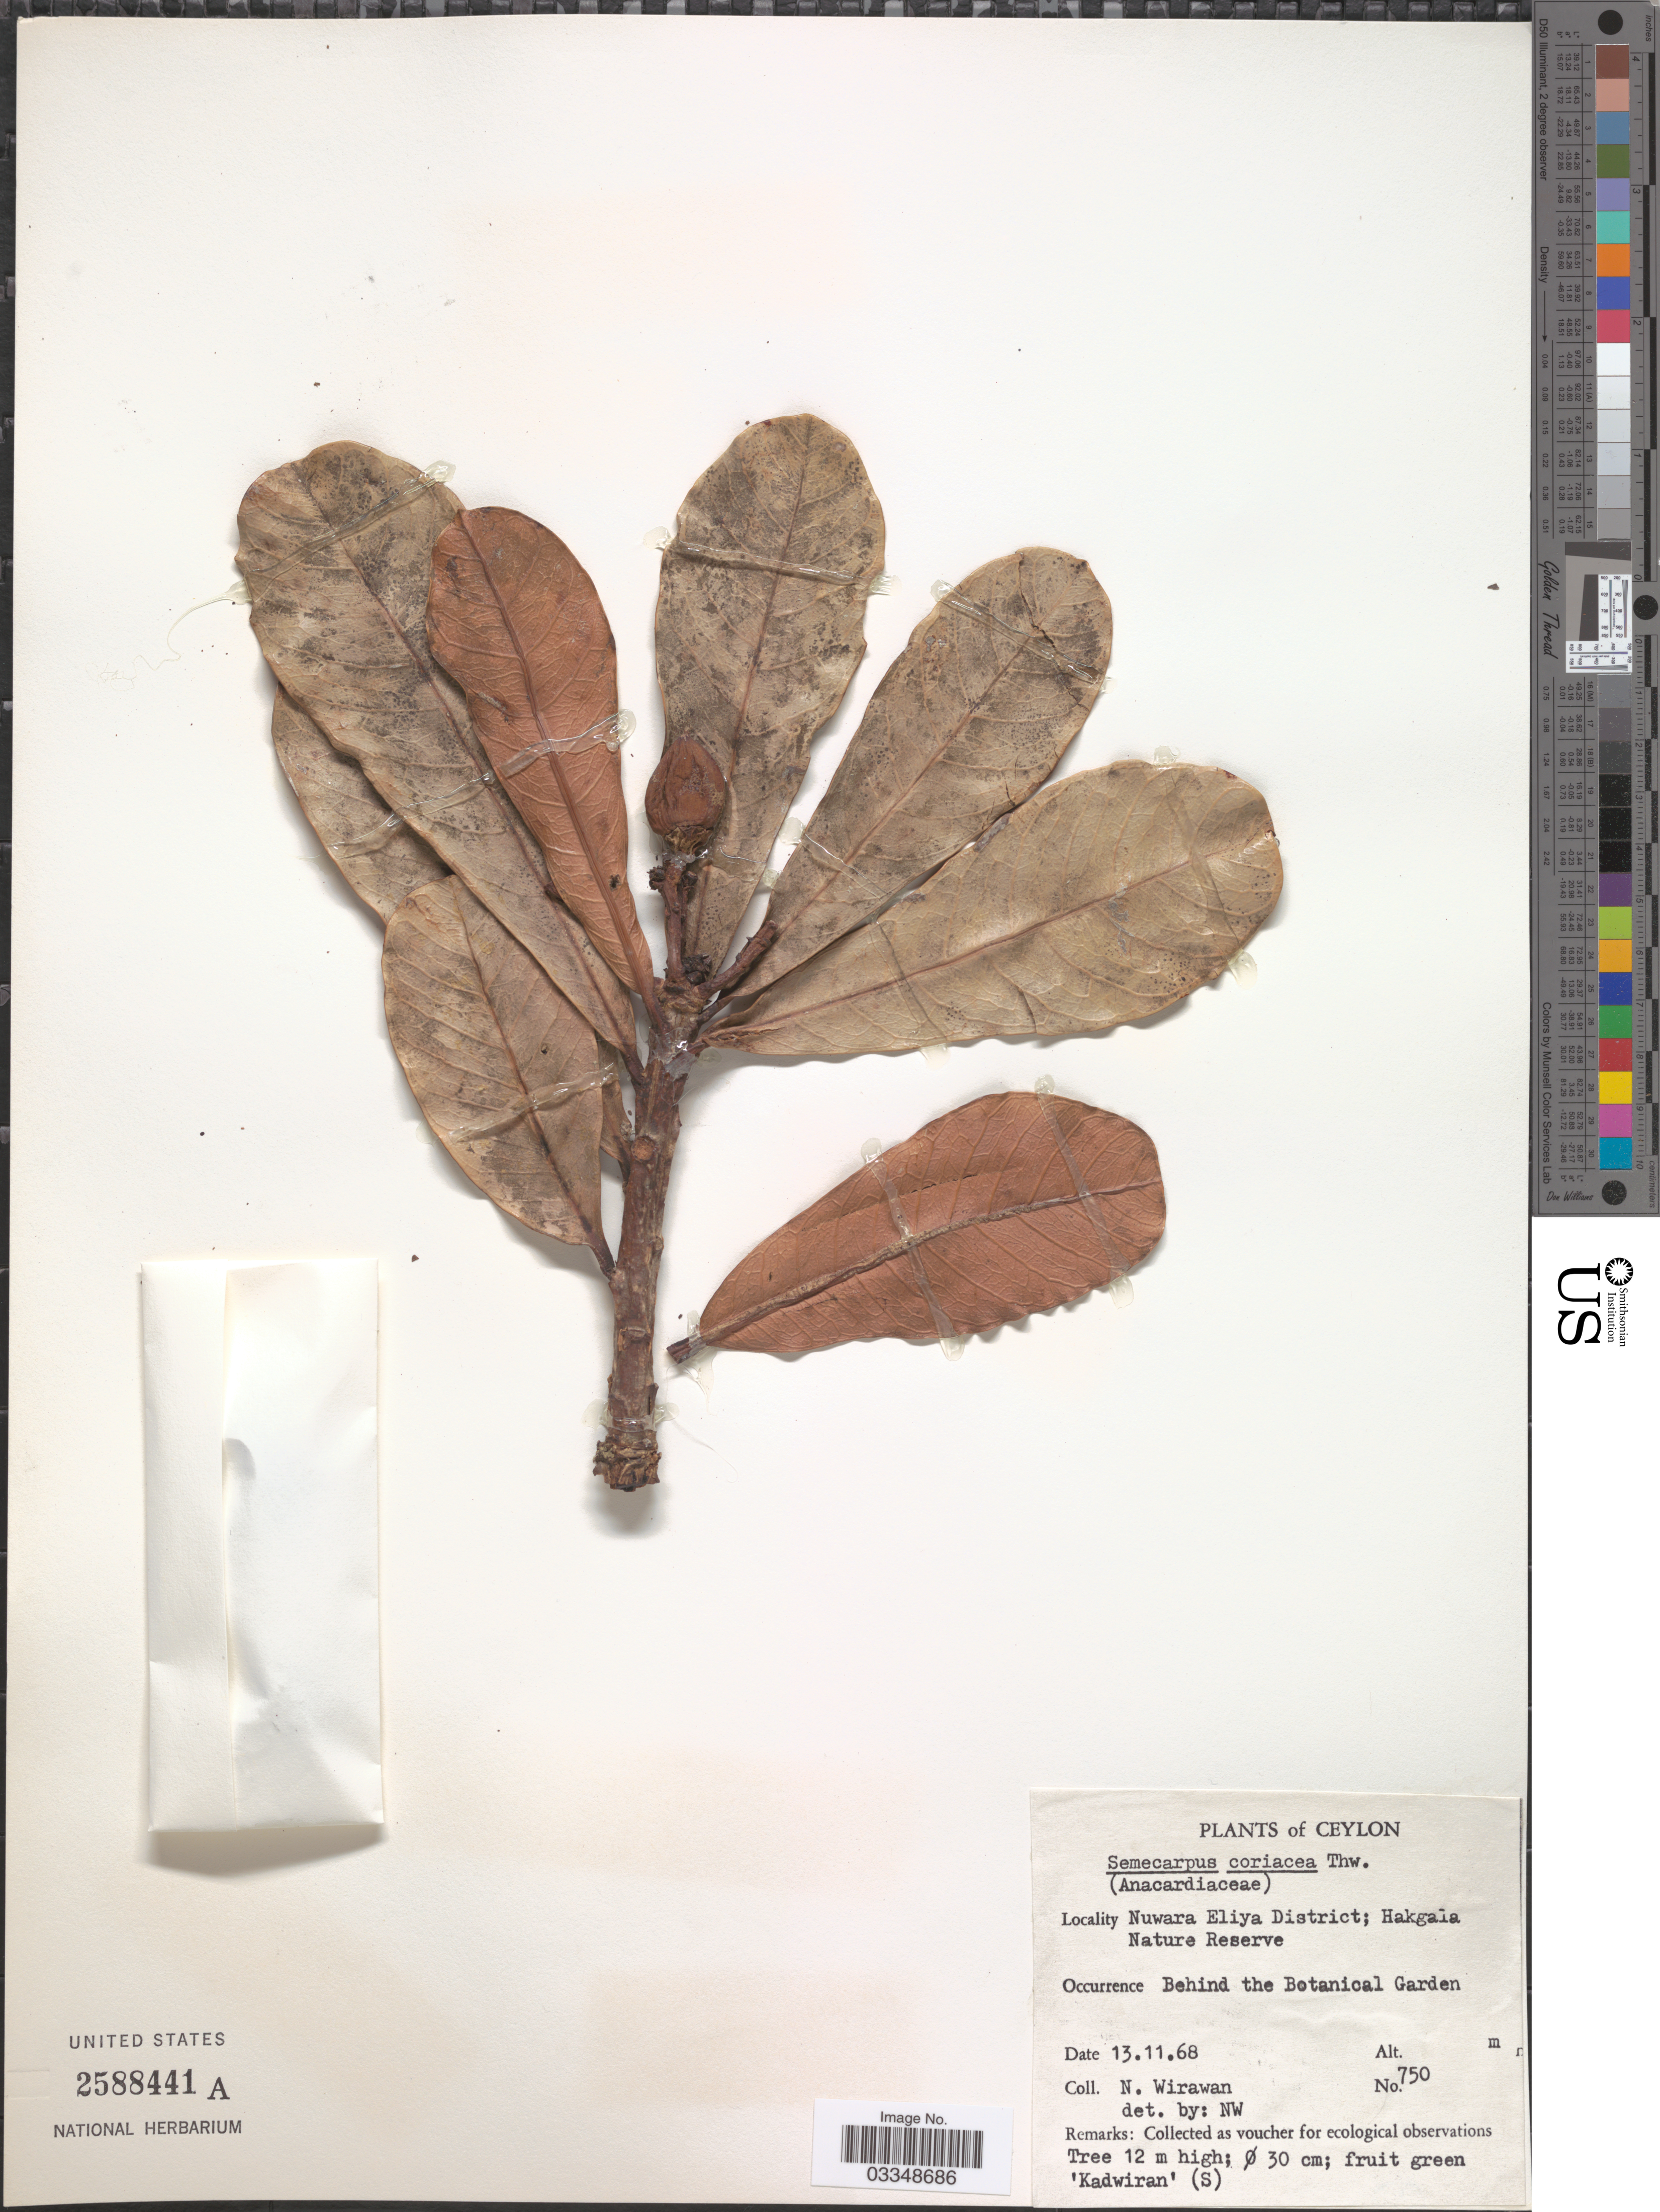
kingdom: Plantae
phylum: Tracheophyta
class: Magnoliopsida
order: Sapindales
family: Anacardiaceae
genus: Semecarpus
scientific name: Semecarpus coriaceus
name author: Thwaites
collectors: N. Wirawan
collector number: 750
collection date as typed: Transcribed d/m/y: 13/11/68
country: Sri Lanka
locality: Ceylon. Nuwara Eliya District; Hakgala Nature Reserve. Behind the Botanical Garden.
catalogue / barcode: US 2588441A